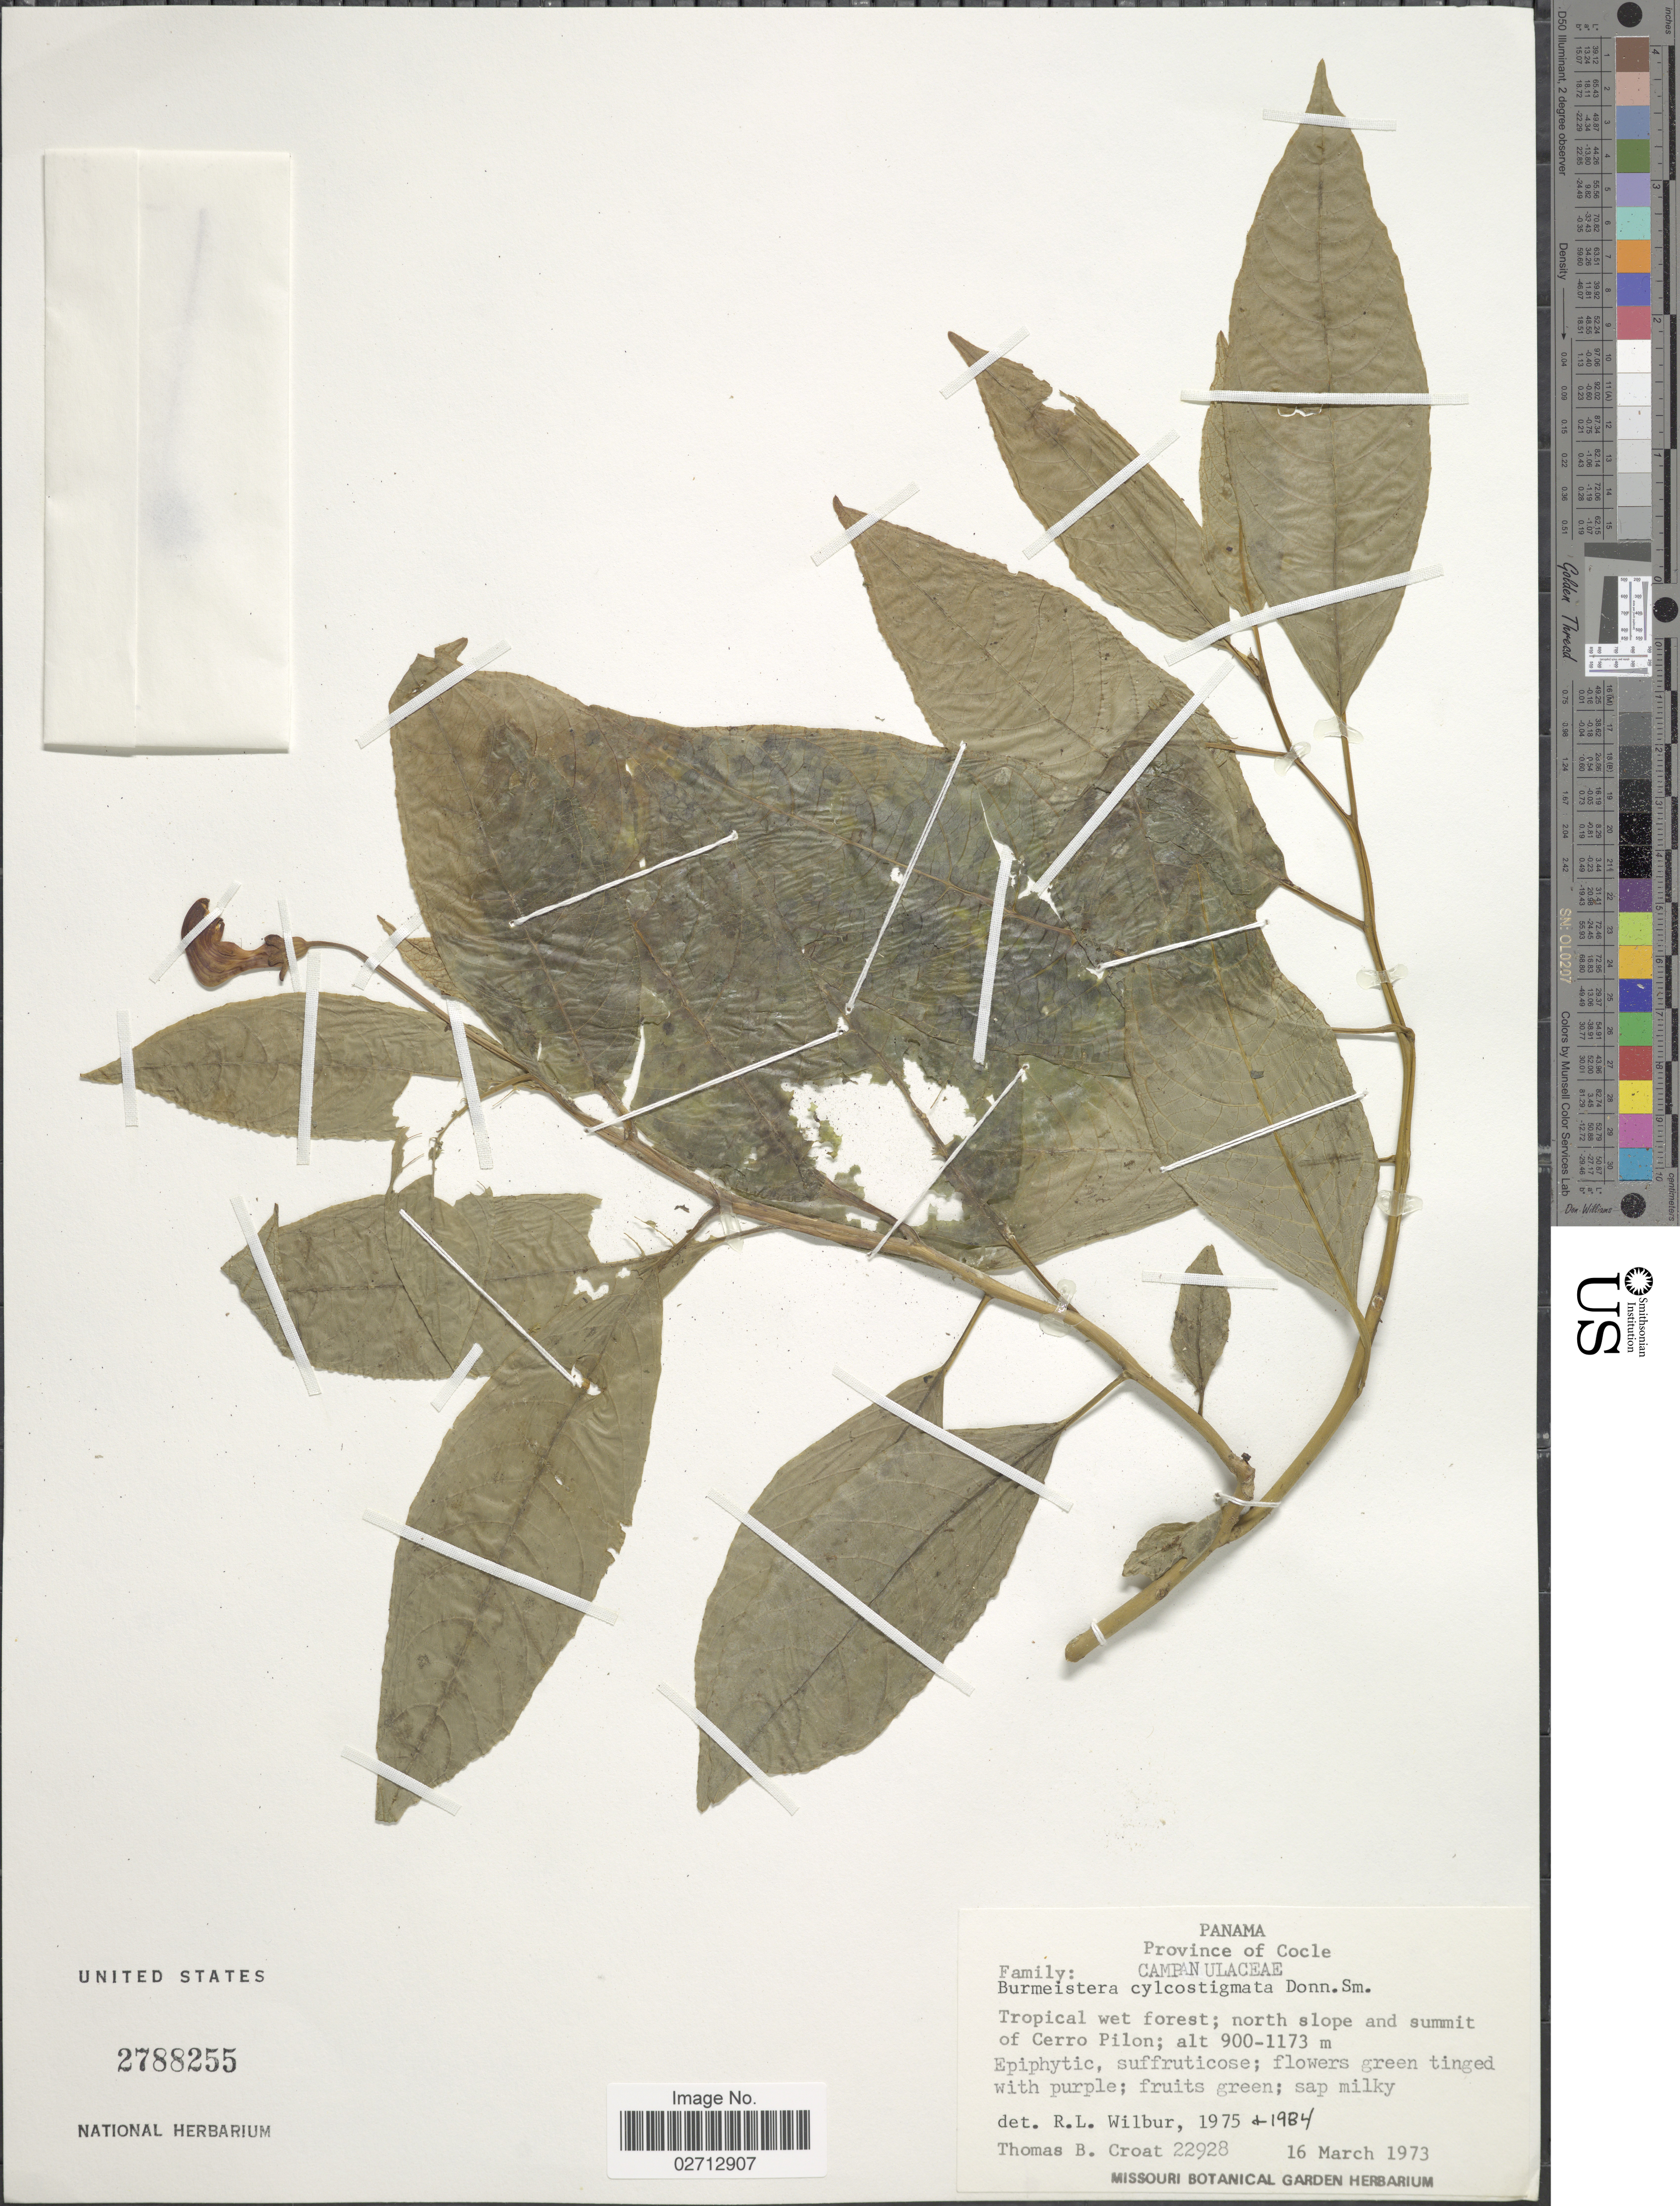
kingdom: Plantae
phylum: Tracheophyta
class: Magnoliopsida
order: Asterales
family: Campanulaceae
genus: Burmeistera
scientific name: Burmeistera cyclostigmata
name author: Donn. Sm.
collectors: T. B. Croat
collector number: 22928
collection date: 1973-03-16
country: Panama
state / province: Coclé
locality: North slope and summit of Cerro Pilon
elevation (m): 900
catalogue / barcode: US 2788255